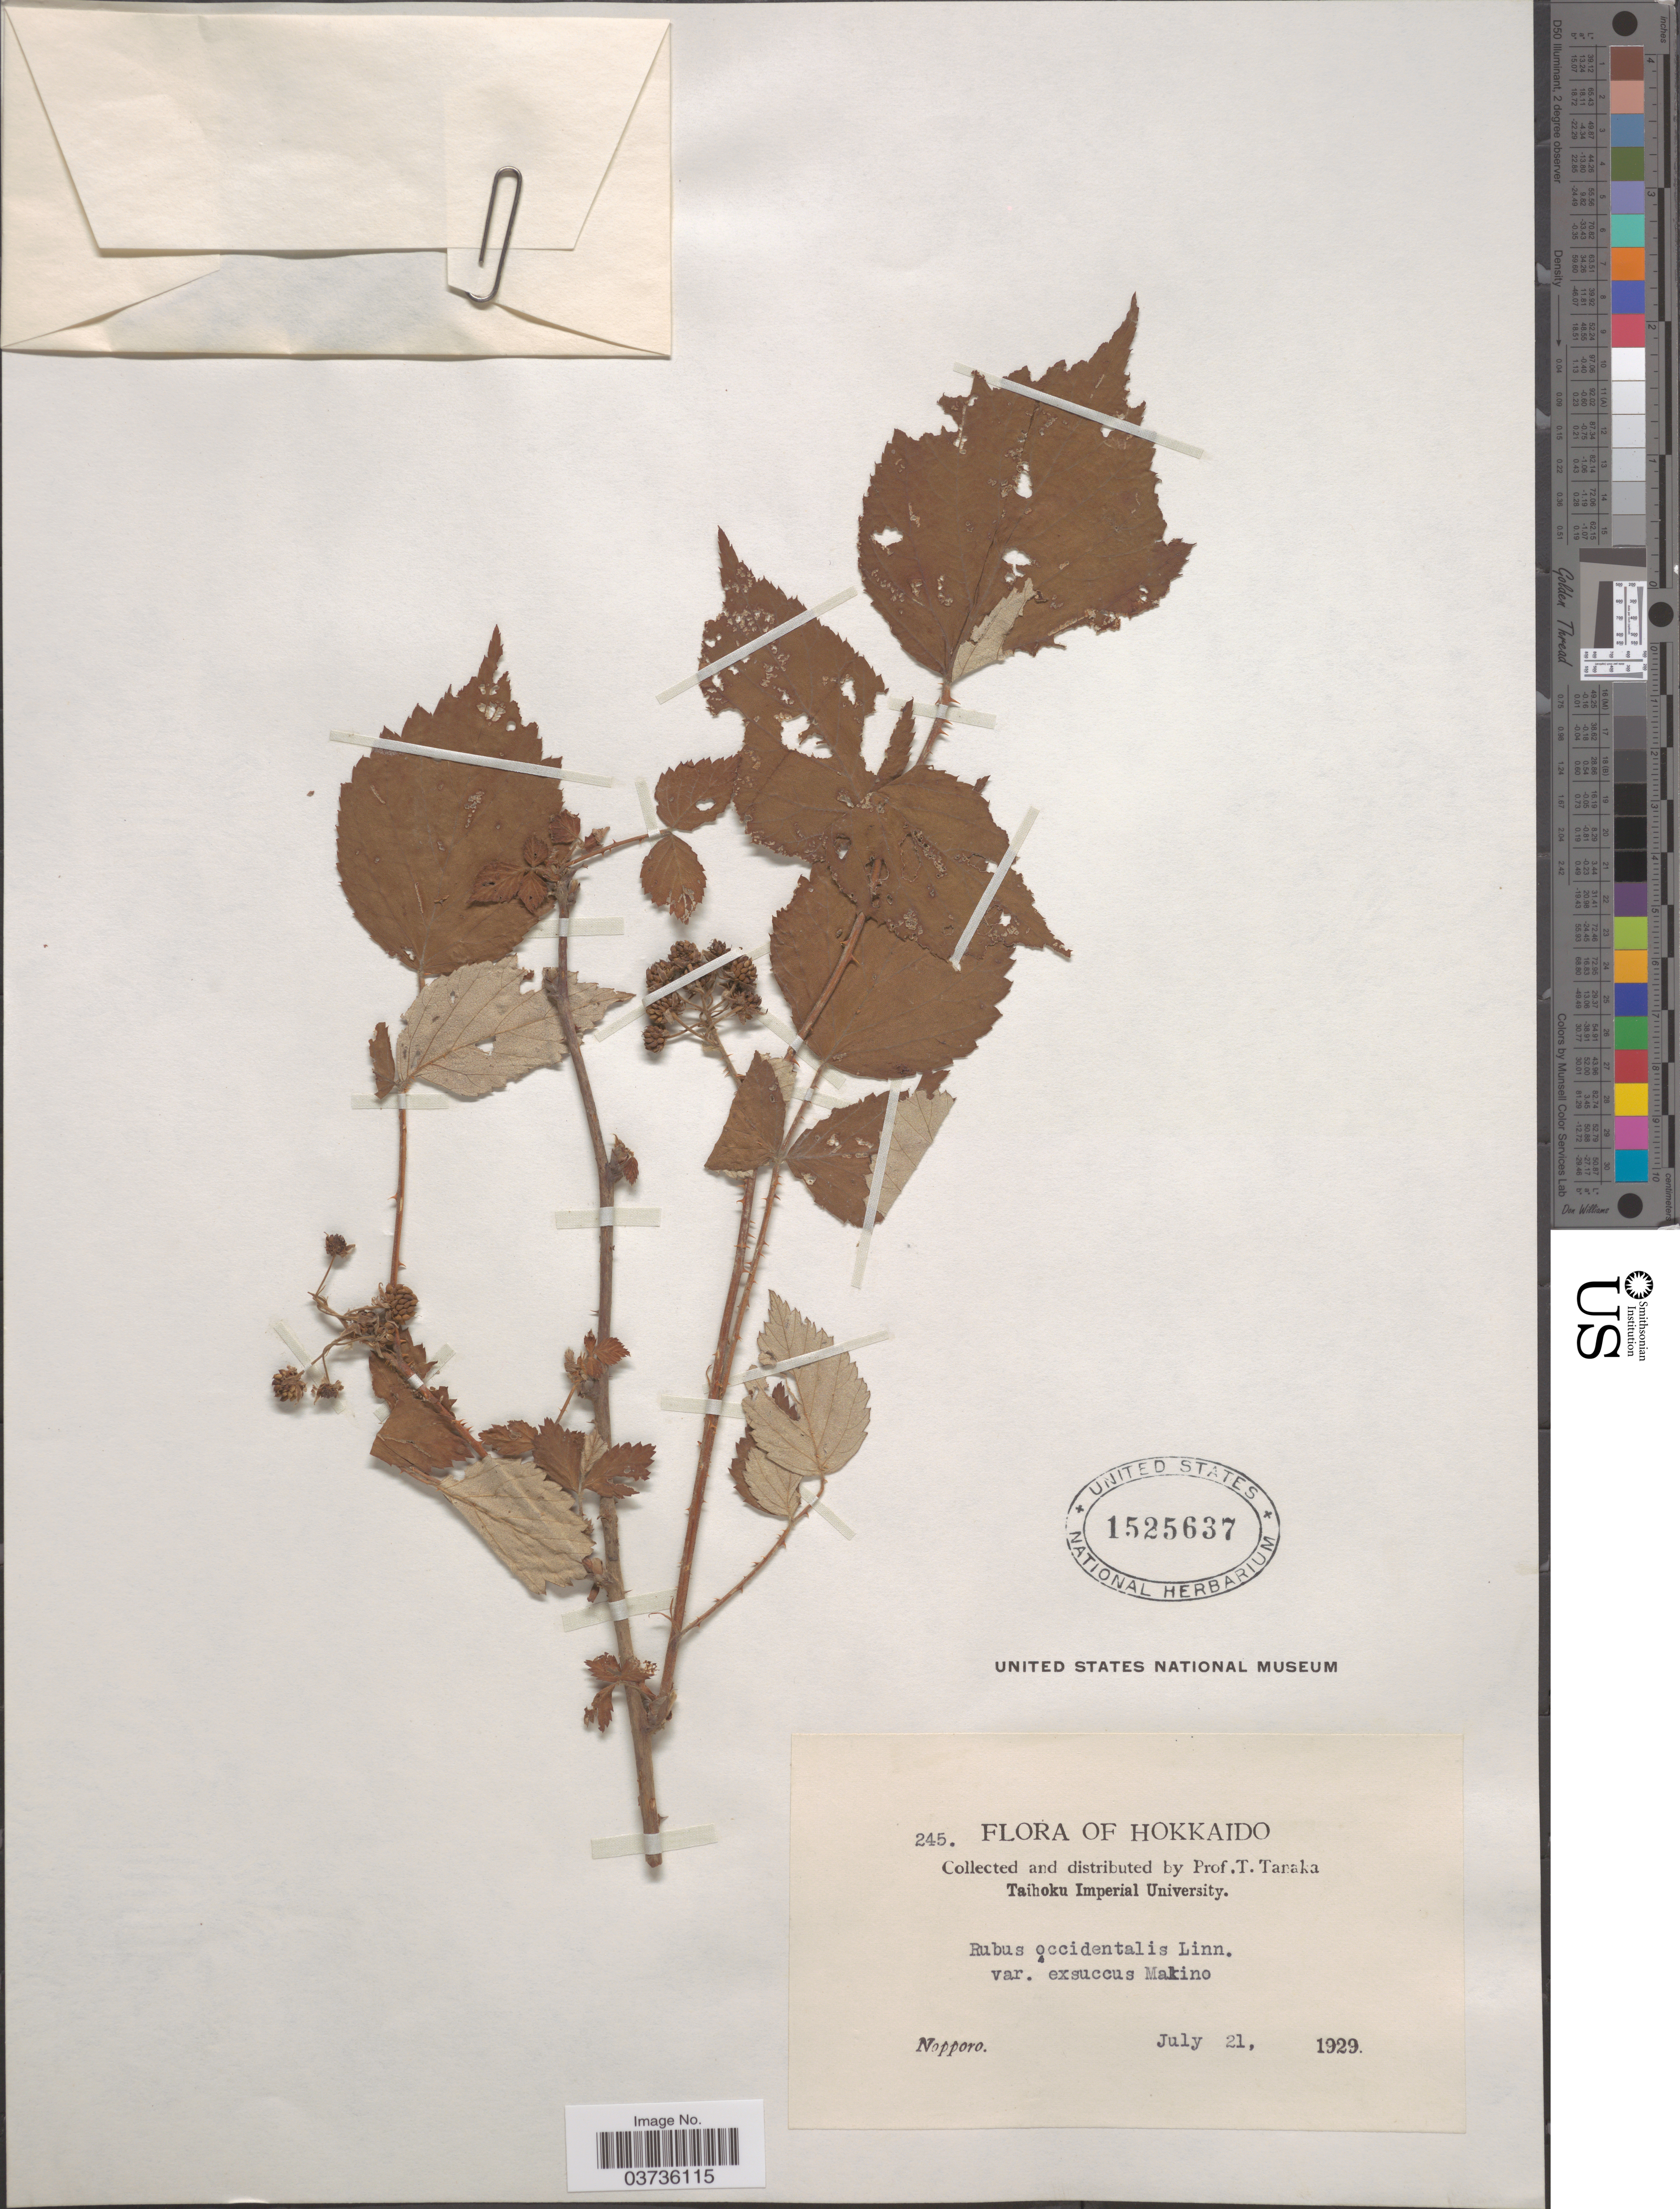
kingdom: Plantae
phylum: Tracheophyta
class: Magnoliopsida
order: Rosales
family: Rosaceae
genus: Rubus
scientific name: Rubus occidentalis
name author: L.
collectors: T. Tanaka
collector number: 245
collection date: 1929-07-21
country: Japan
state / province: Hokkaidō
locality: Nopporo.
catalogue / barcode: US 1525637